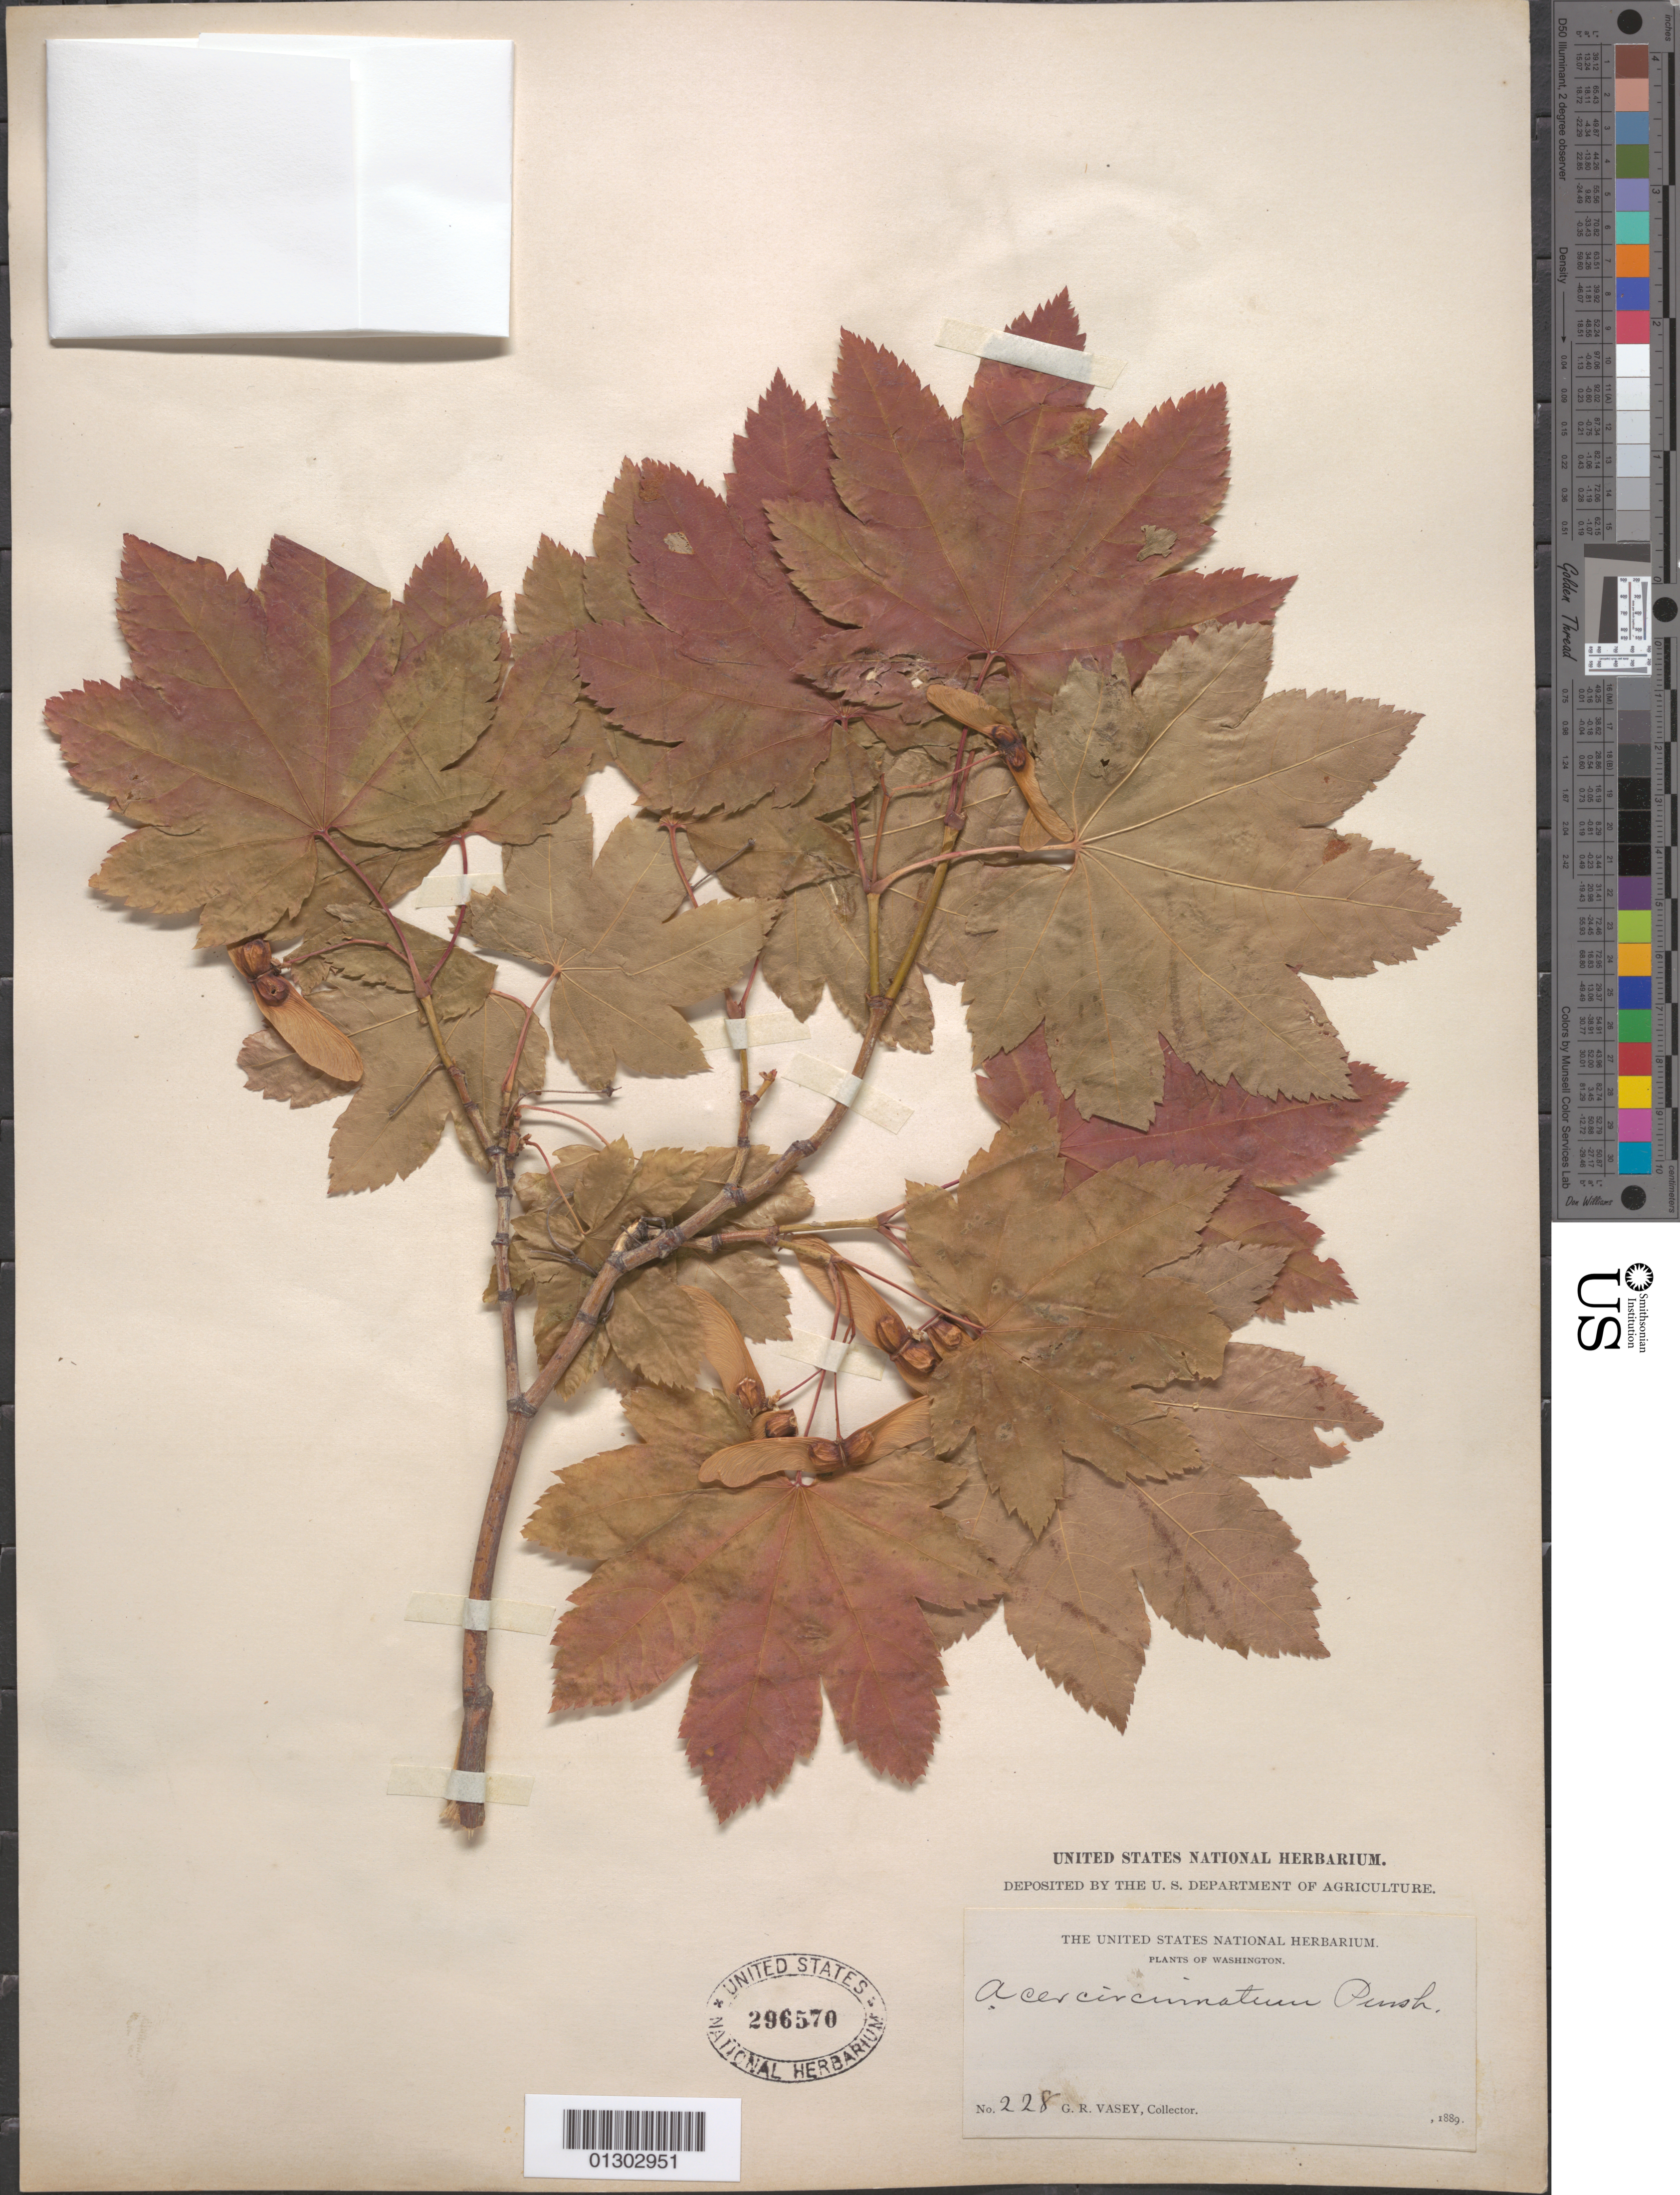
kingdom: Plantae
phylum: Tracheophyta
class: Magnoliopsida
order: Sapindales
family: Sapindaceae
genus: Acer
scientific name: Acer circinatum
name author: Pursh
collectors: G. R. Vasey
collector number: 228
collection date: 1889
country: United States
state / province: Washington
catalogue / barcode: US 296570